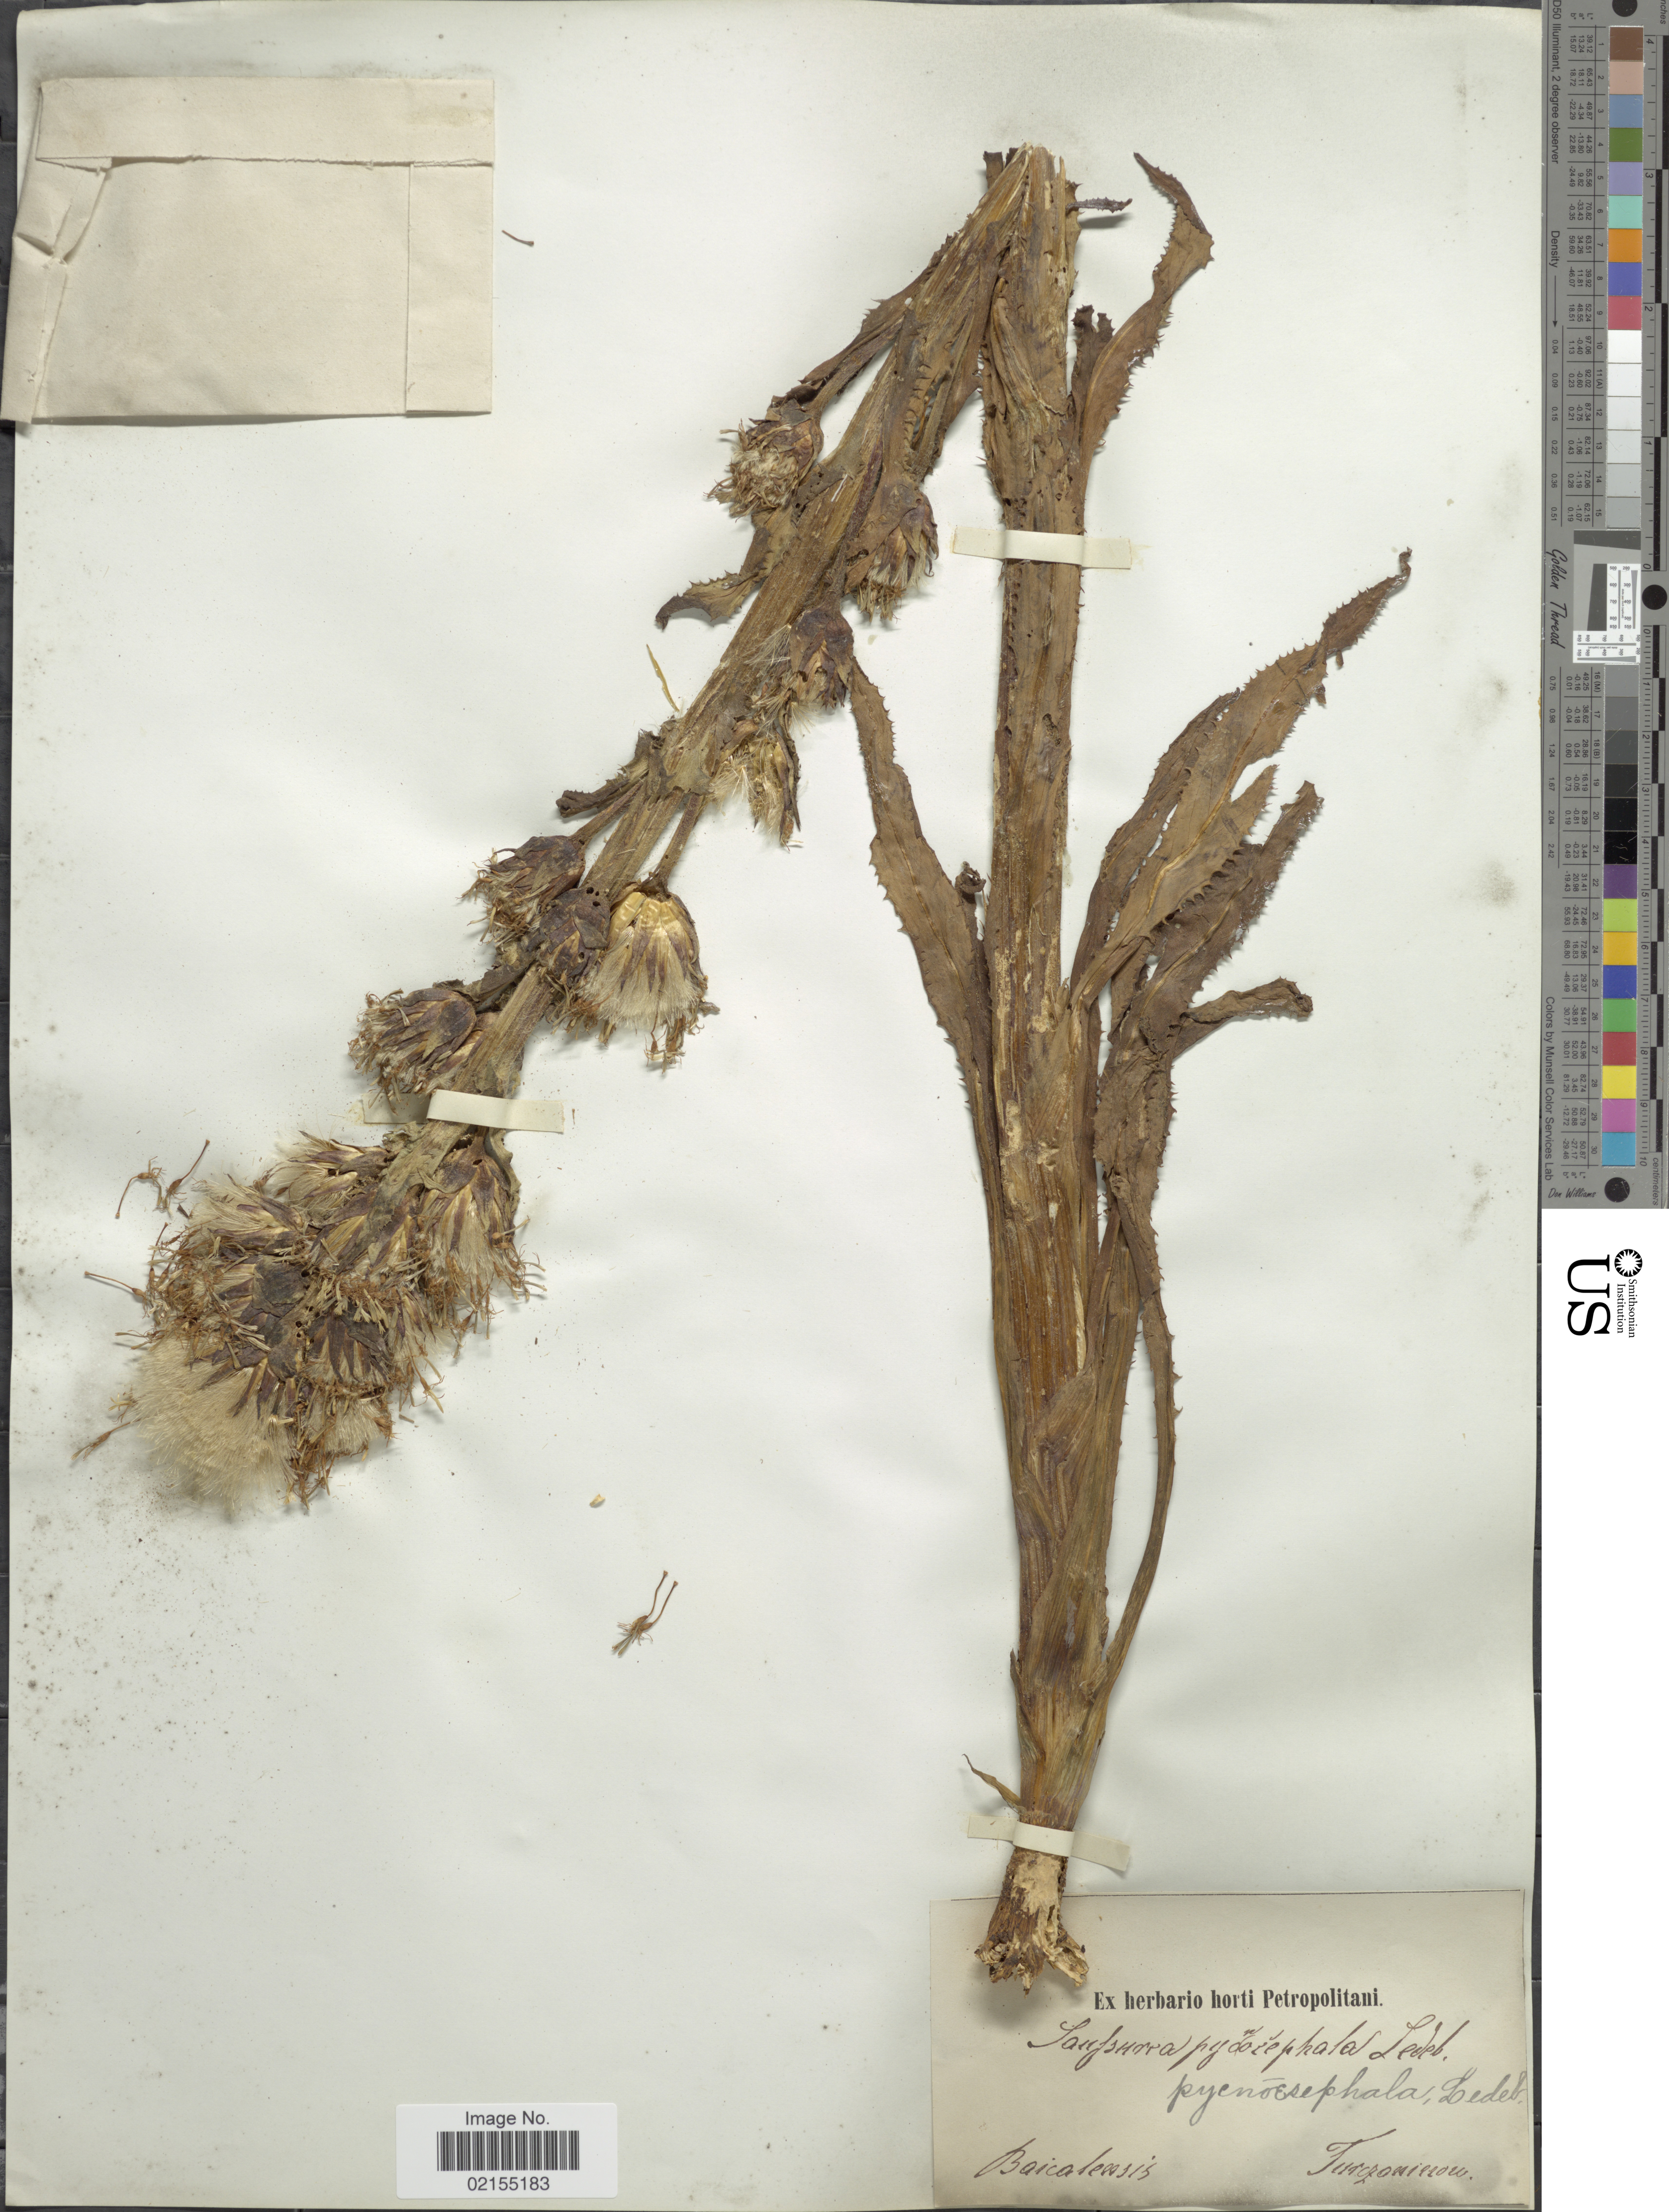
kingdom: Plantae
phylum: Tracheophyta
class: Magnoliopsida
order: Asterales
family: Asteraceae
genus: Saussurea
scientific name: Saussurea pycnocephala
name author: Ledeb.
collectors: N. Turczaninow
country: Russian Federation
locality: Baicalensis